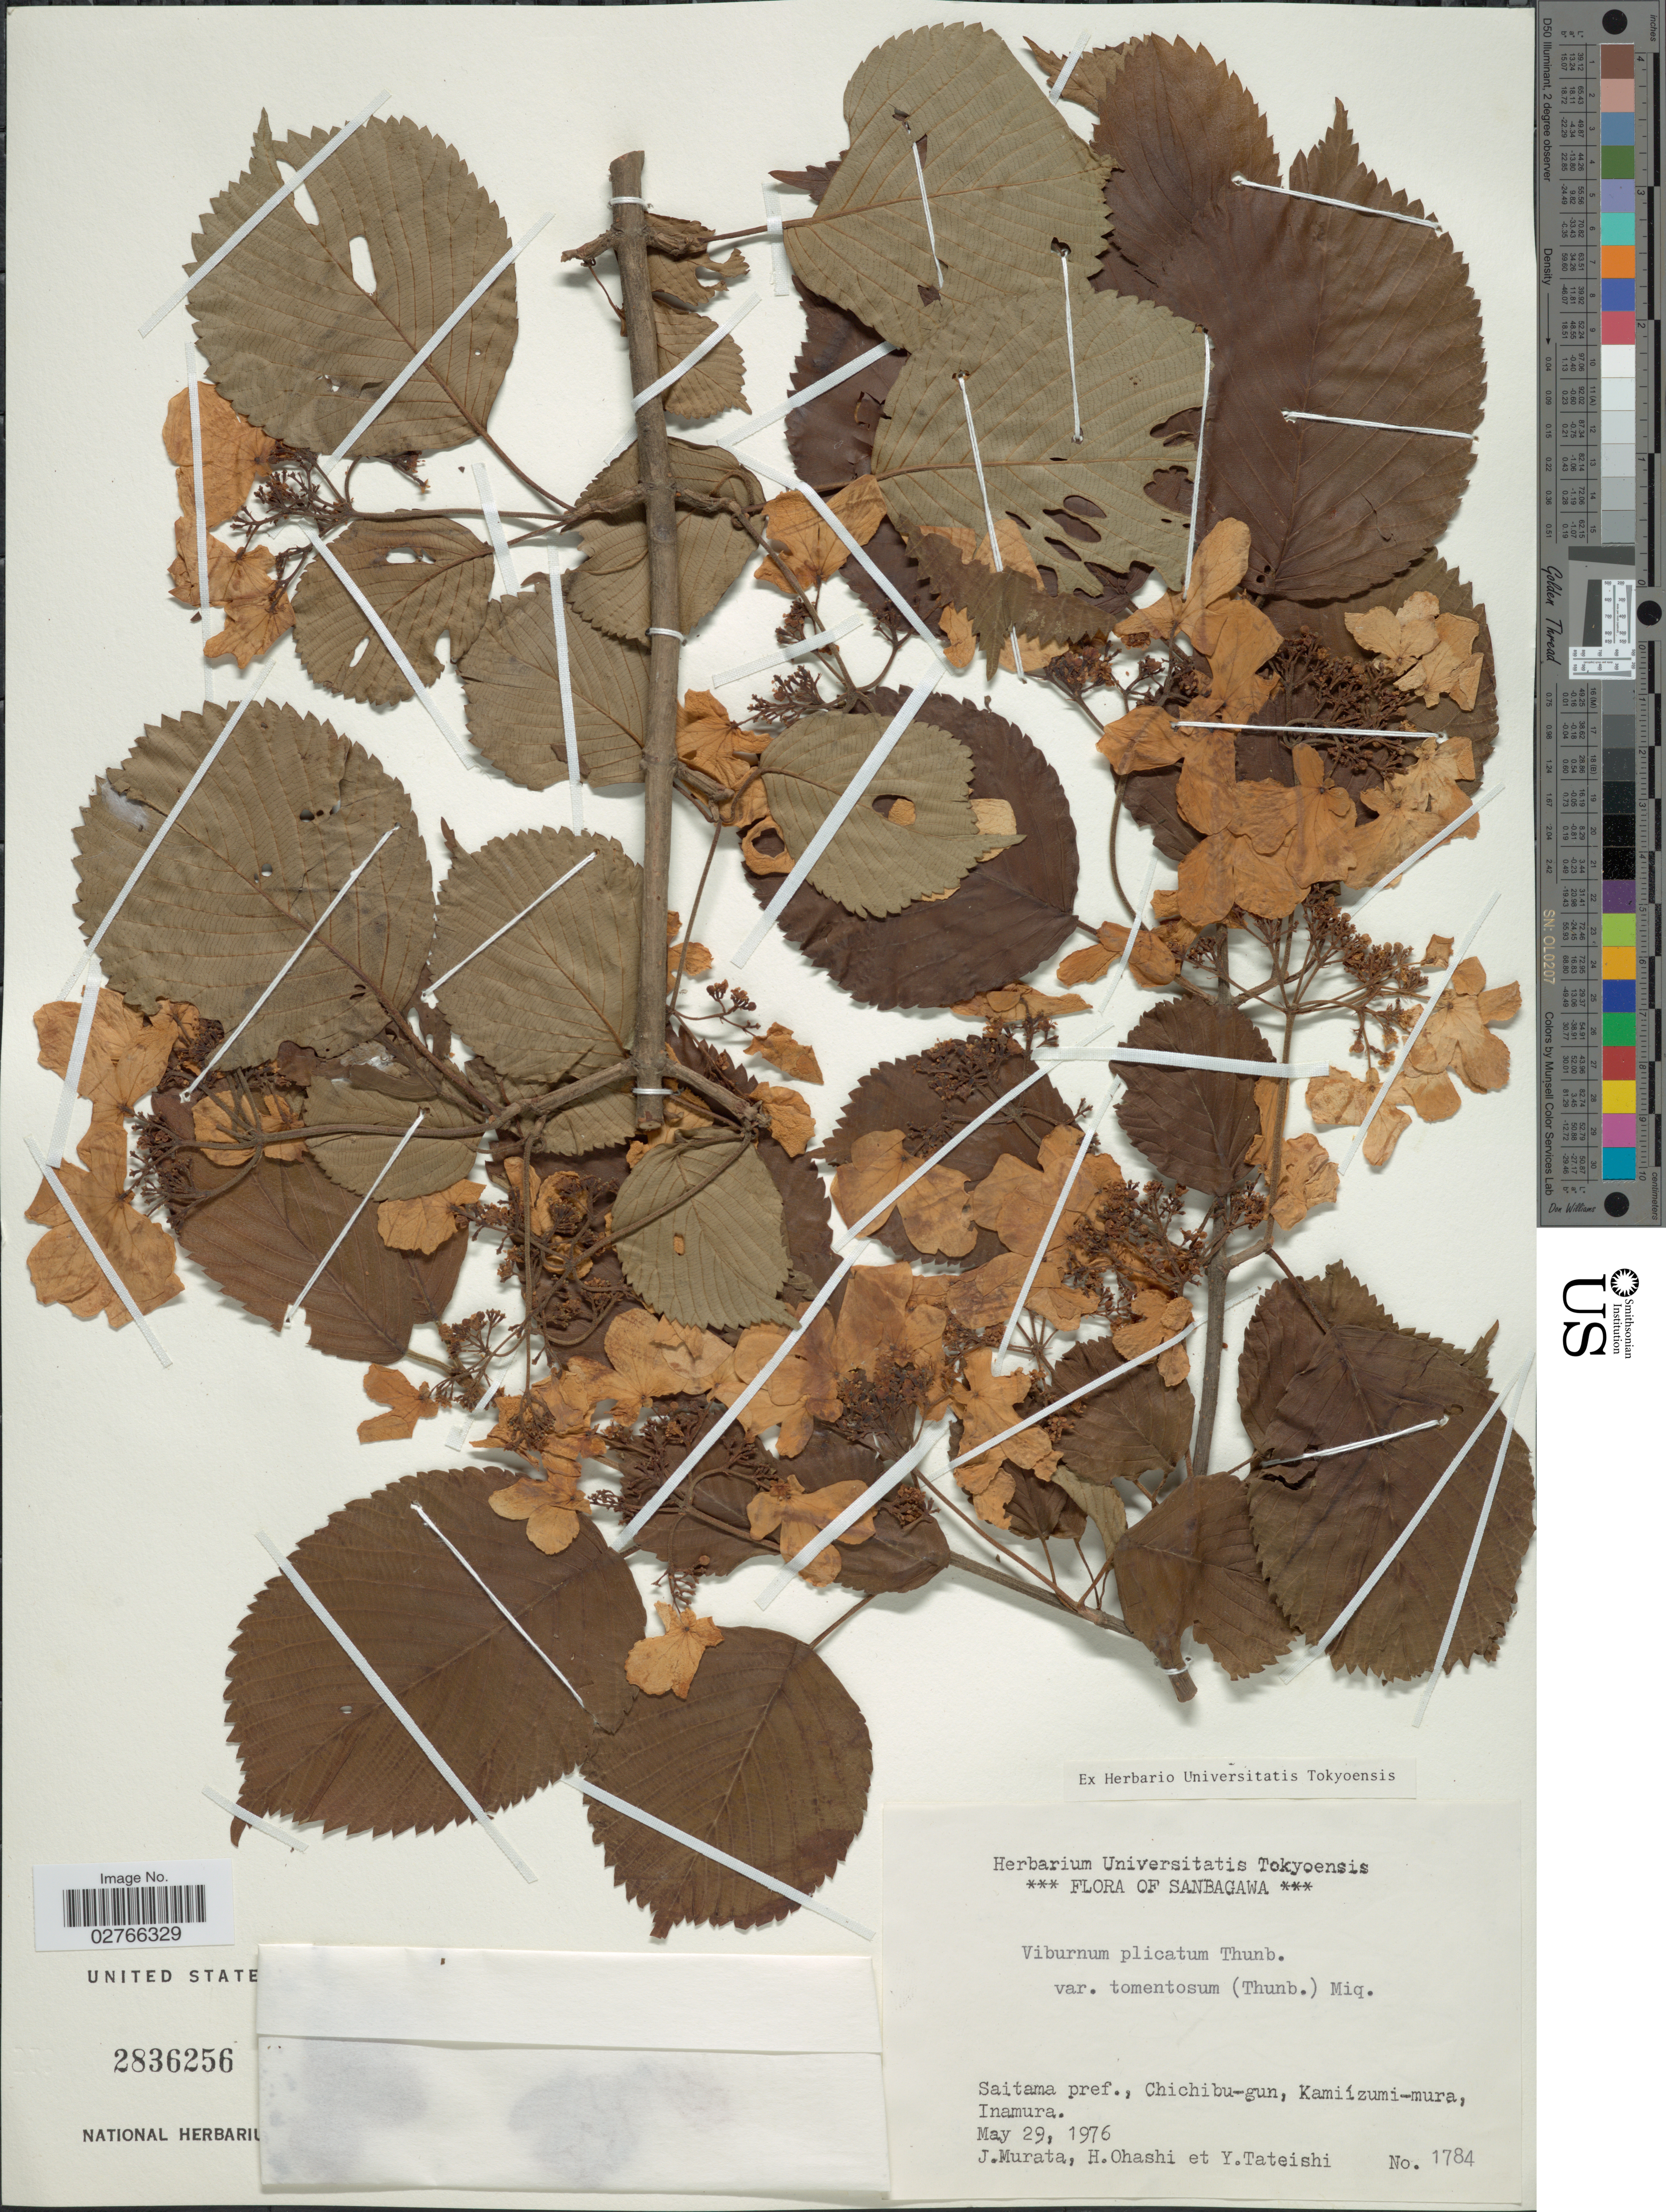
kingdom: Plantae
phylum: Tracheophyta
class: Magnoliopsida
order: Dipsacales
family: Viburnaceae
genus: Viburnum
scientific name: Viburnum plicatum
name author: Thunb.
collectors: J. Murata, H. Ohashi & Y. Tateishi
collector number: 1784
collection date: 1976-05-29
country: Japan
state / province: Saitama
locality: Saitama pref., Chichibu-gun, Kamiizumi-mura, Inamura.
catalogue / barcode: US 2836256